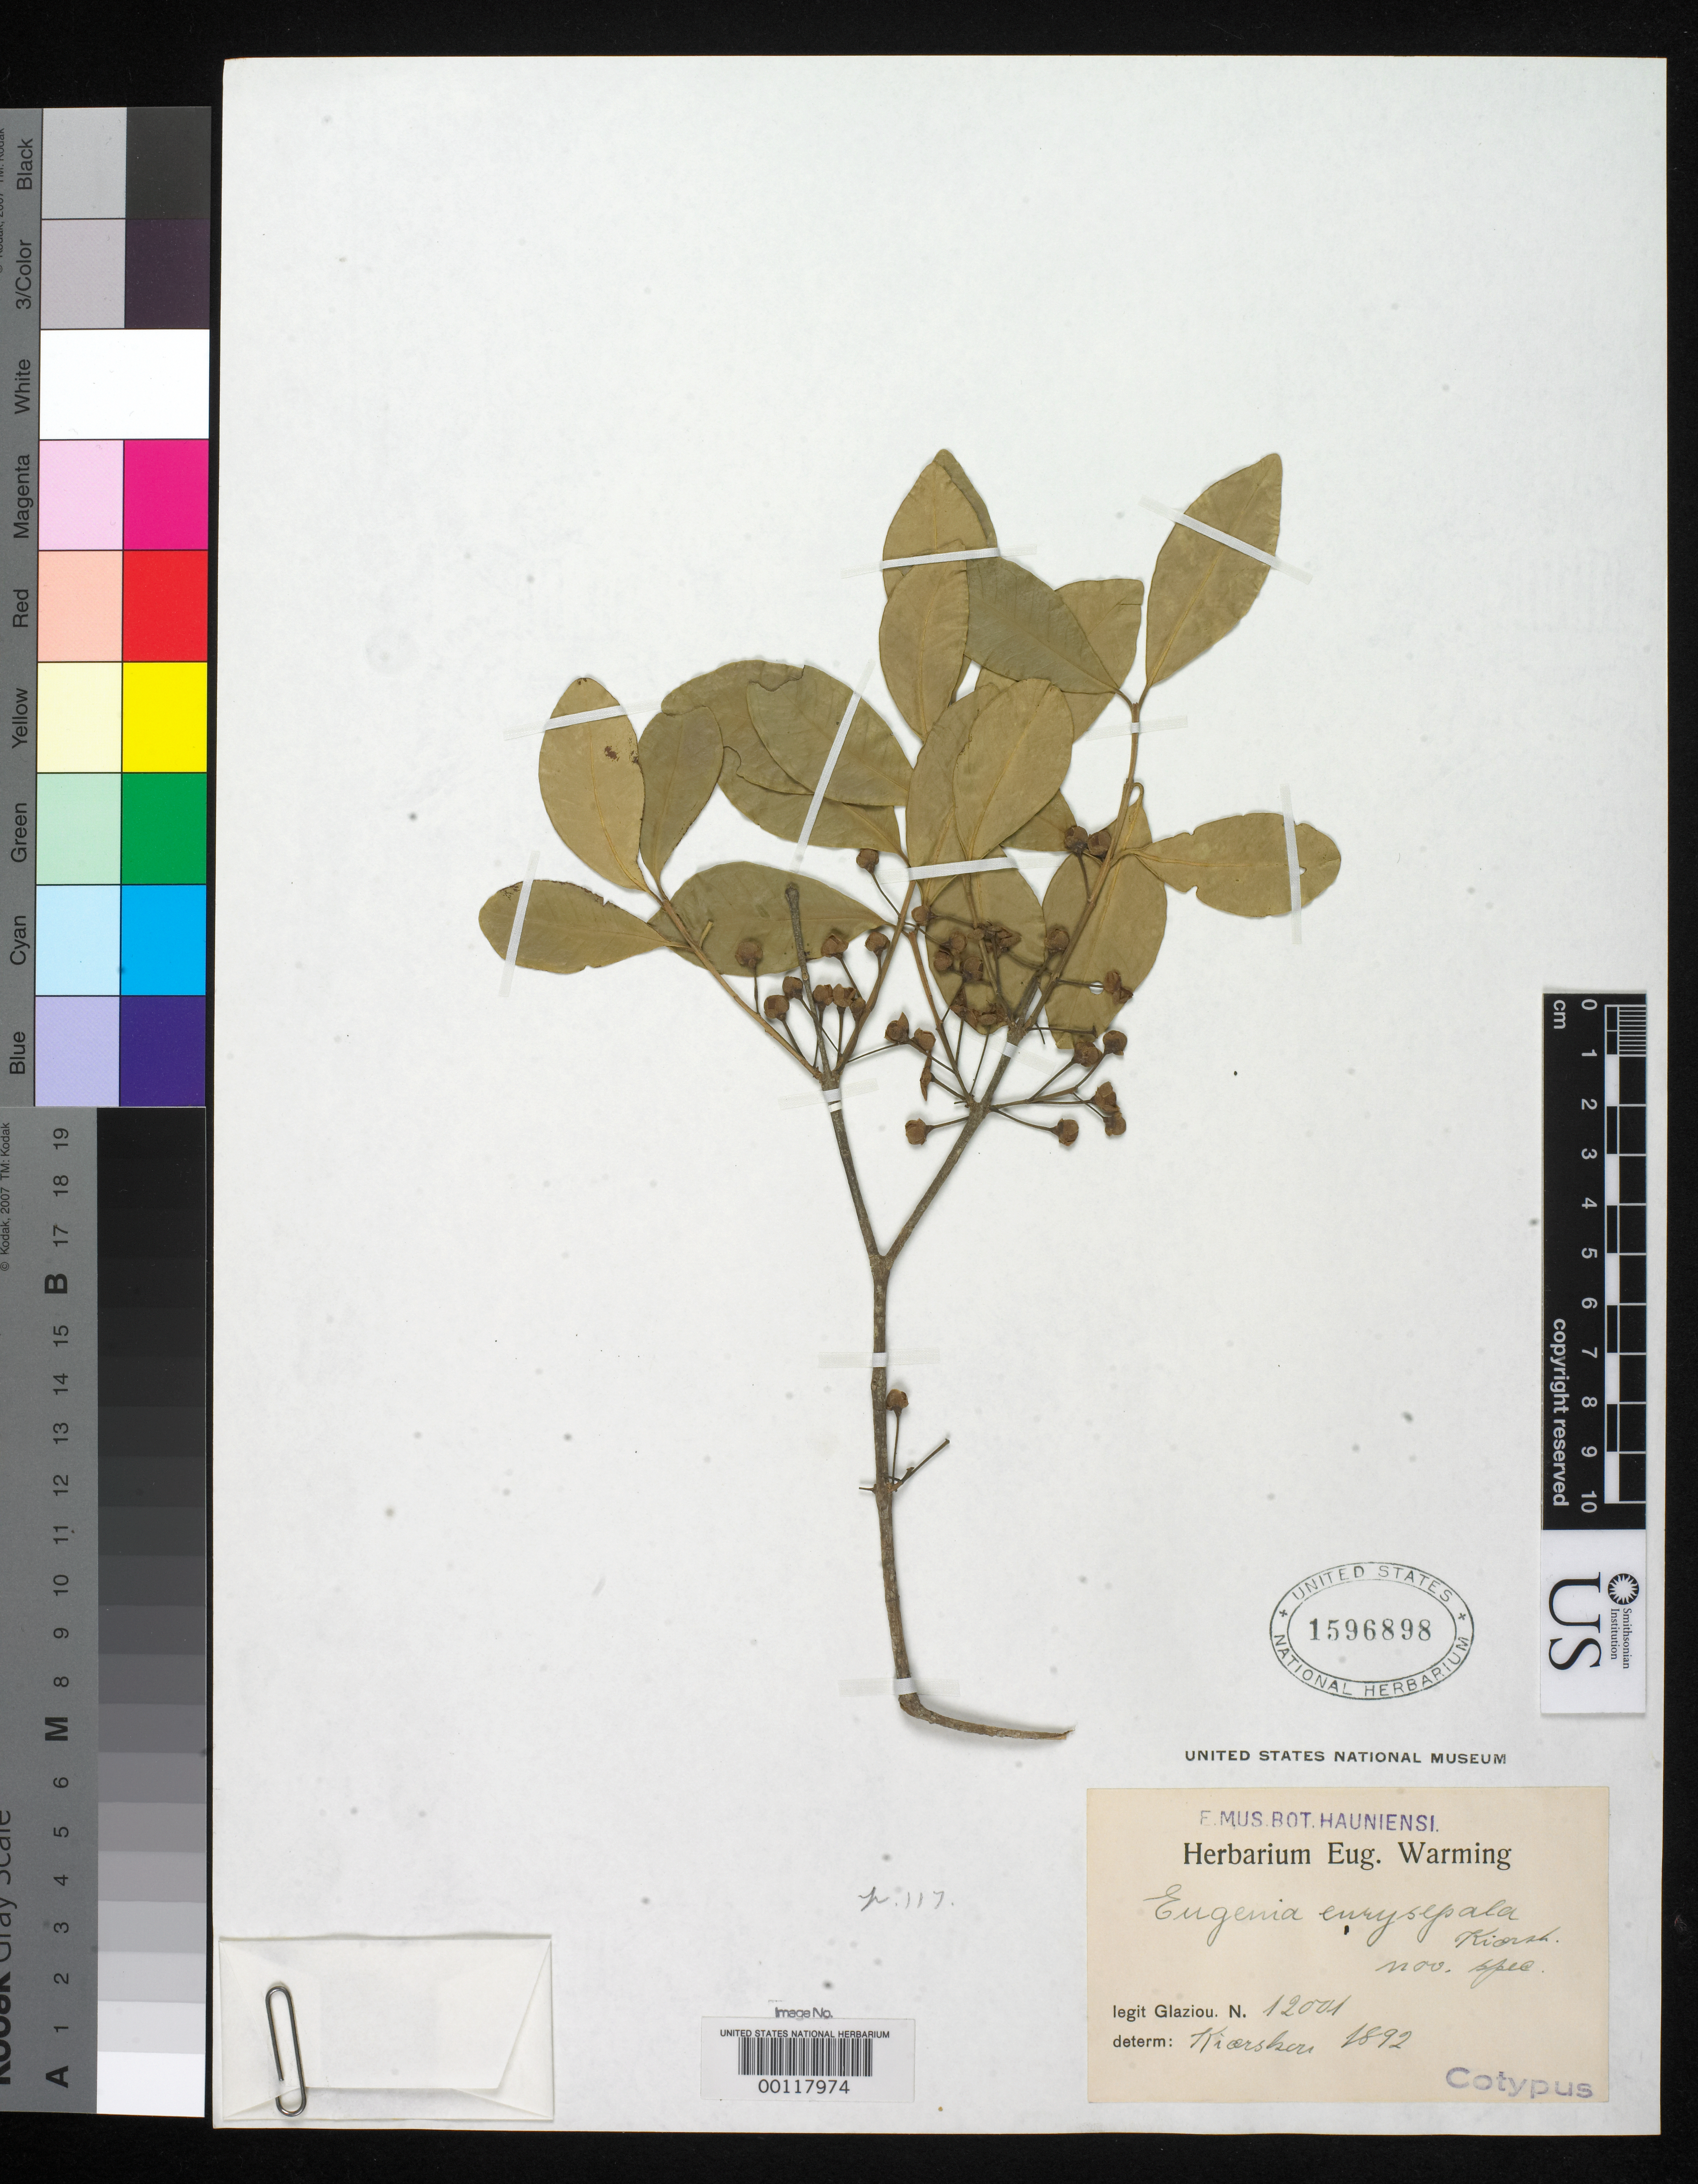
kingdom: Plantae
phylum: Tracheophyta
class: Magnoliopsida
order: Myrtales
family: Myrtaceae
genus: Eugenia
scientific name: Eugenia eurysepala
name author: Kiaersk.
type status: Type Collection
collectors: A. F. M. Glaziou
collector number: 12001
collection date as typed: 1892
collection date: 1892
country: Brazil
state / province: Minas Gerais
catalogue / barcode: US 1596898